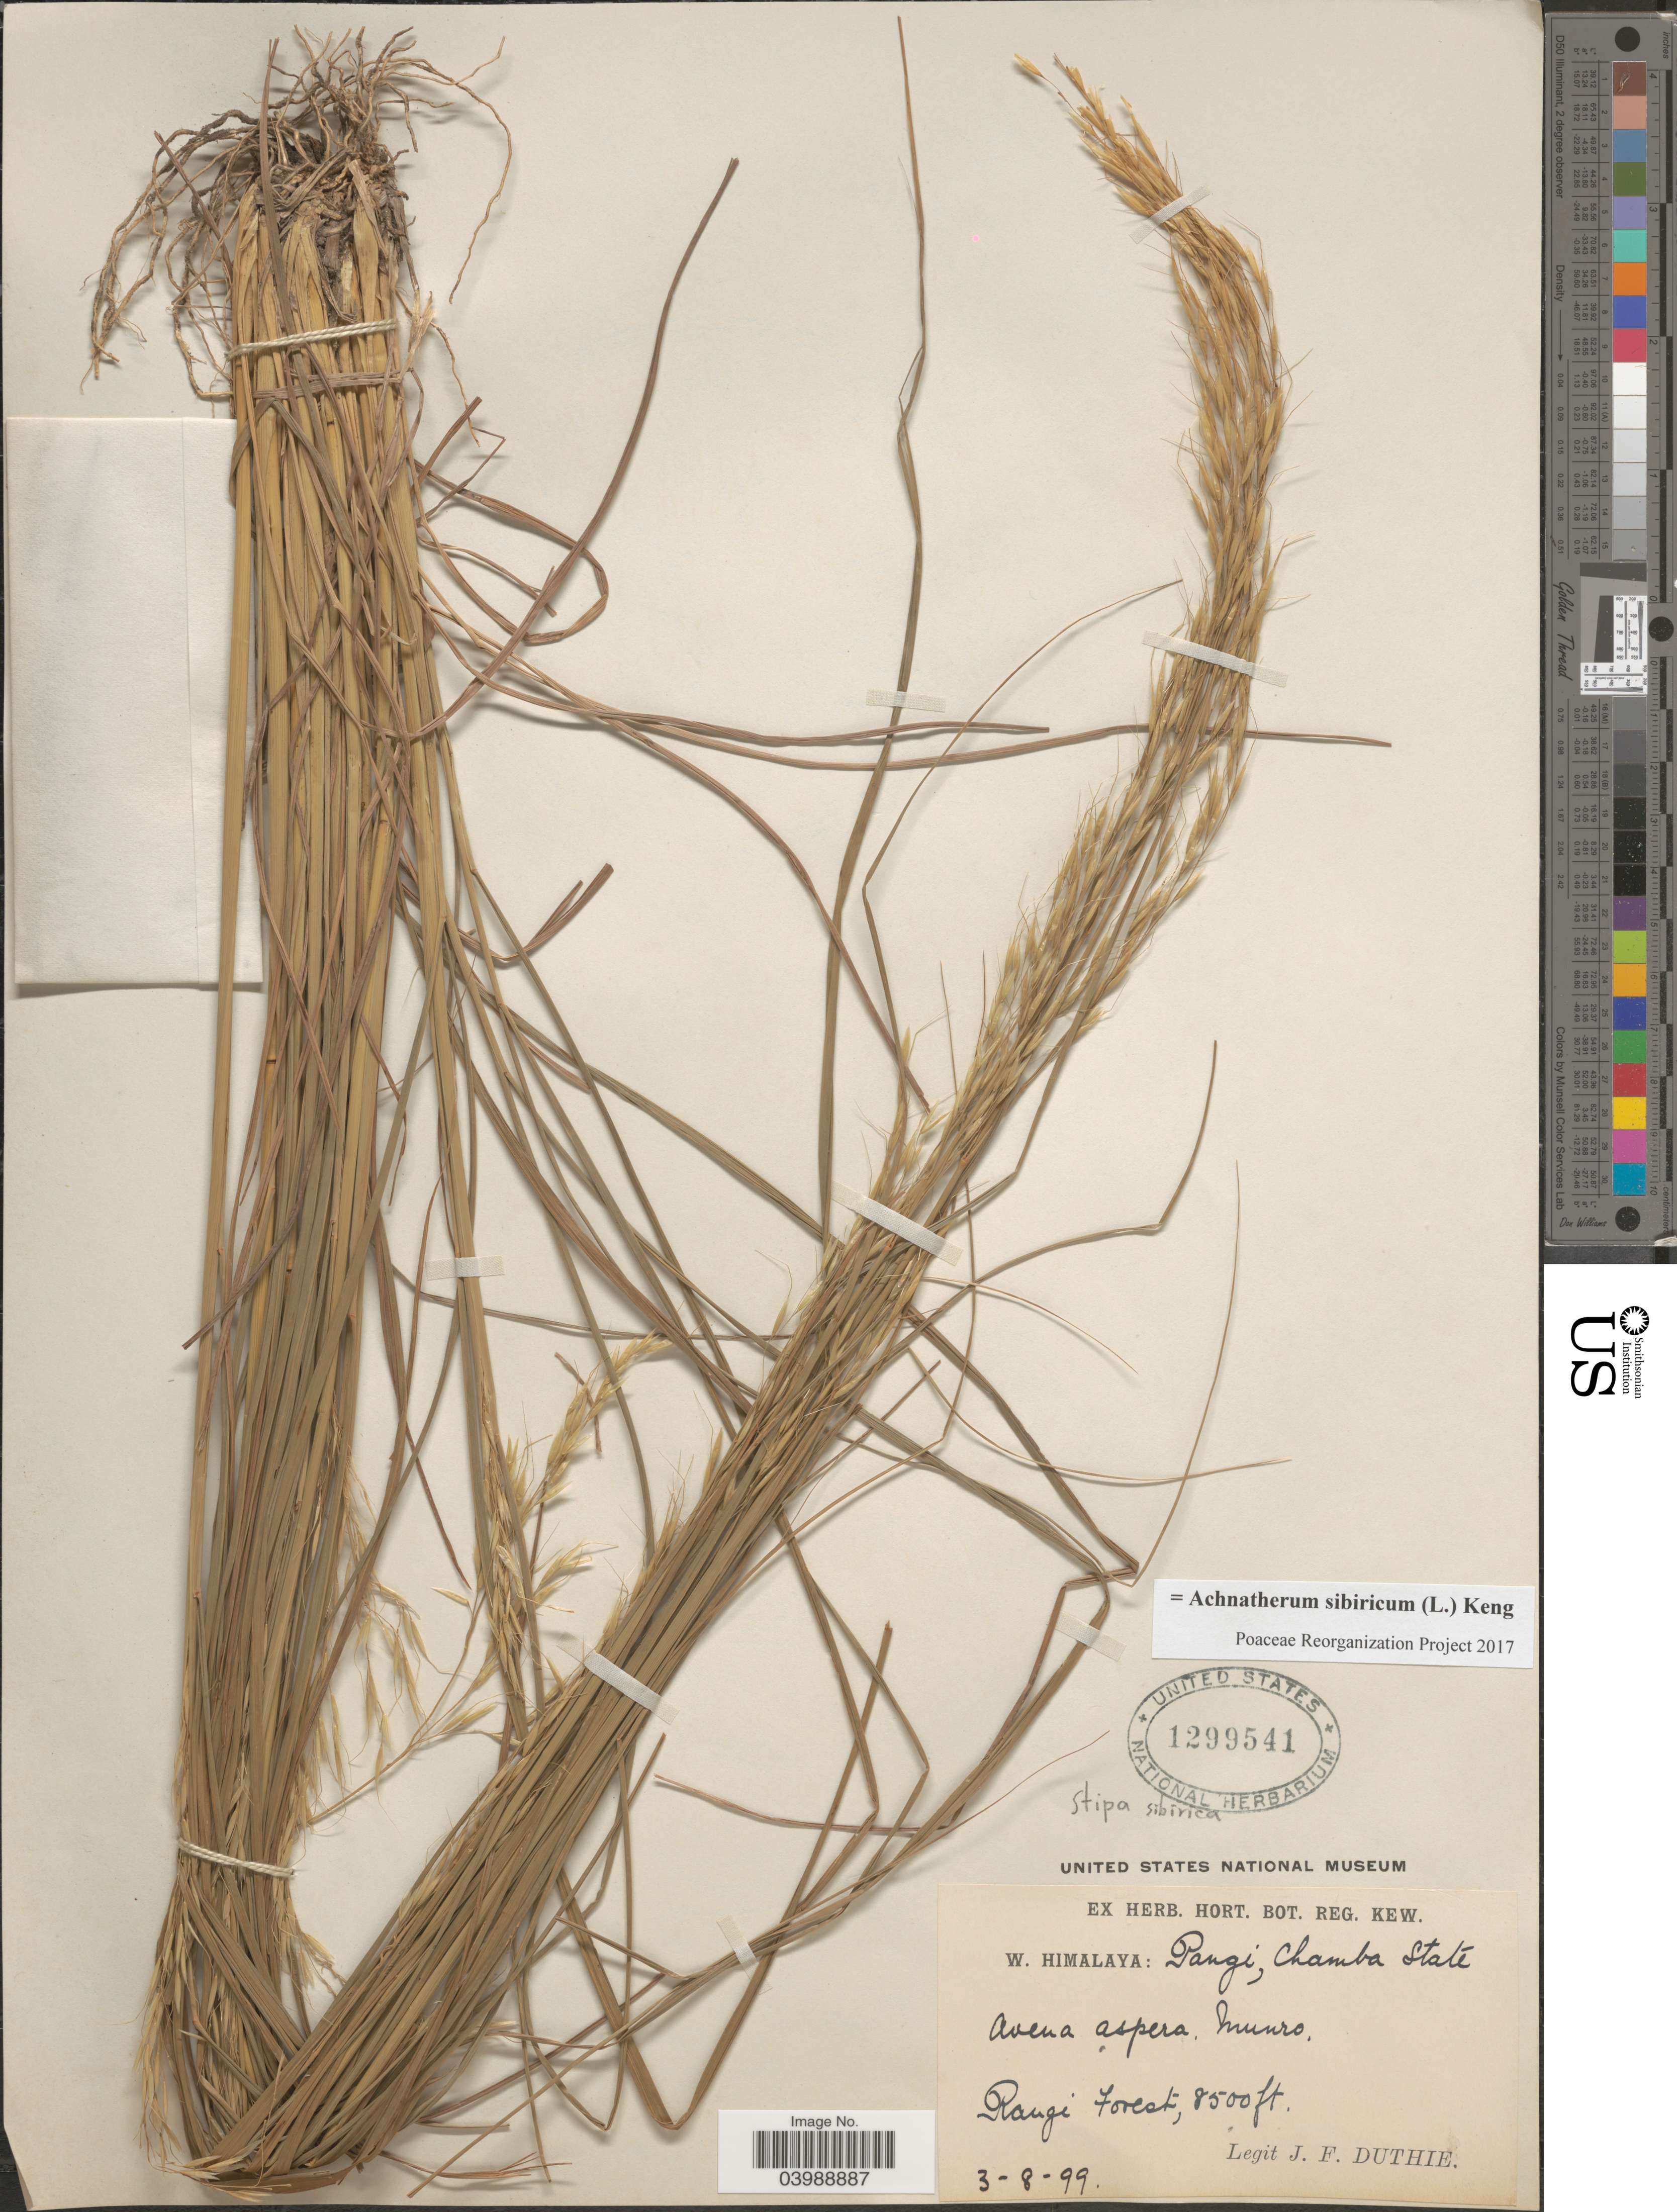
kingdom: Plantae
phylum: Tracheophyta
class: Liliopsida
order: Poales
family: Poaceae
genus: Achnatherum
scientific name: Achnatherum sibiricum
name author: (L.) Keng ex Tzvelev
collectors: J. F. Duthie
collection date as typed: Transcribed d/m/y: 3/8/99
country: India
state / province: Himachal Pradesh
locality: W. Himalaya: Pangi, Chamba State. Range Forest.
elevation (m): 2591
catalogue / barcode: US 1299541